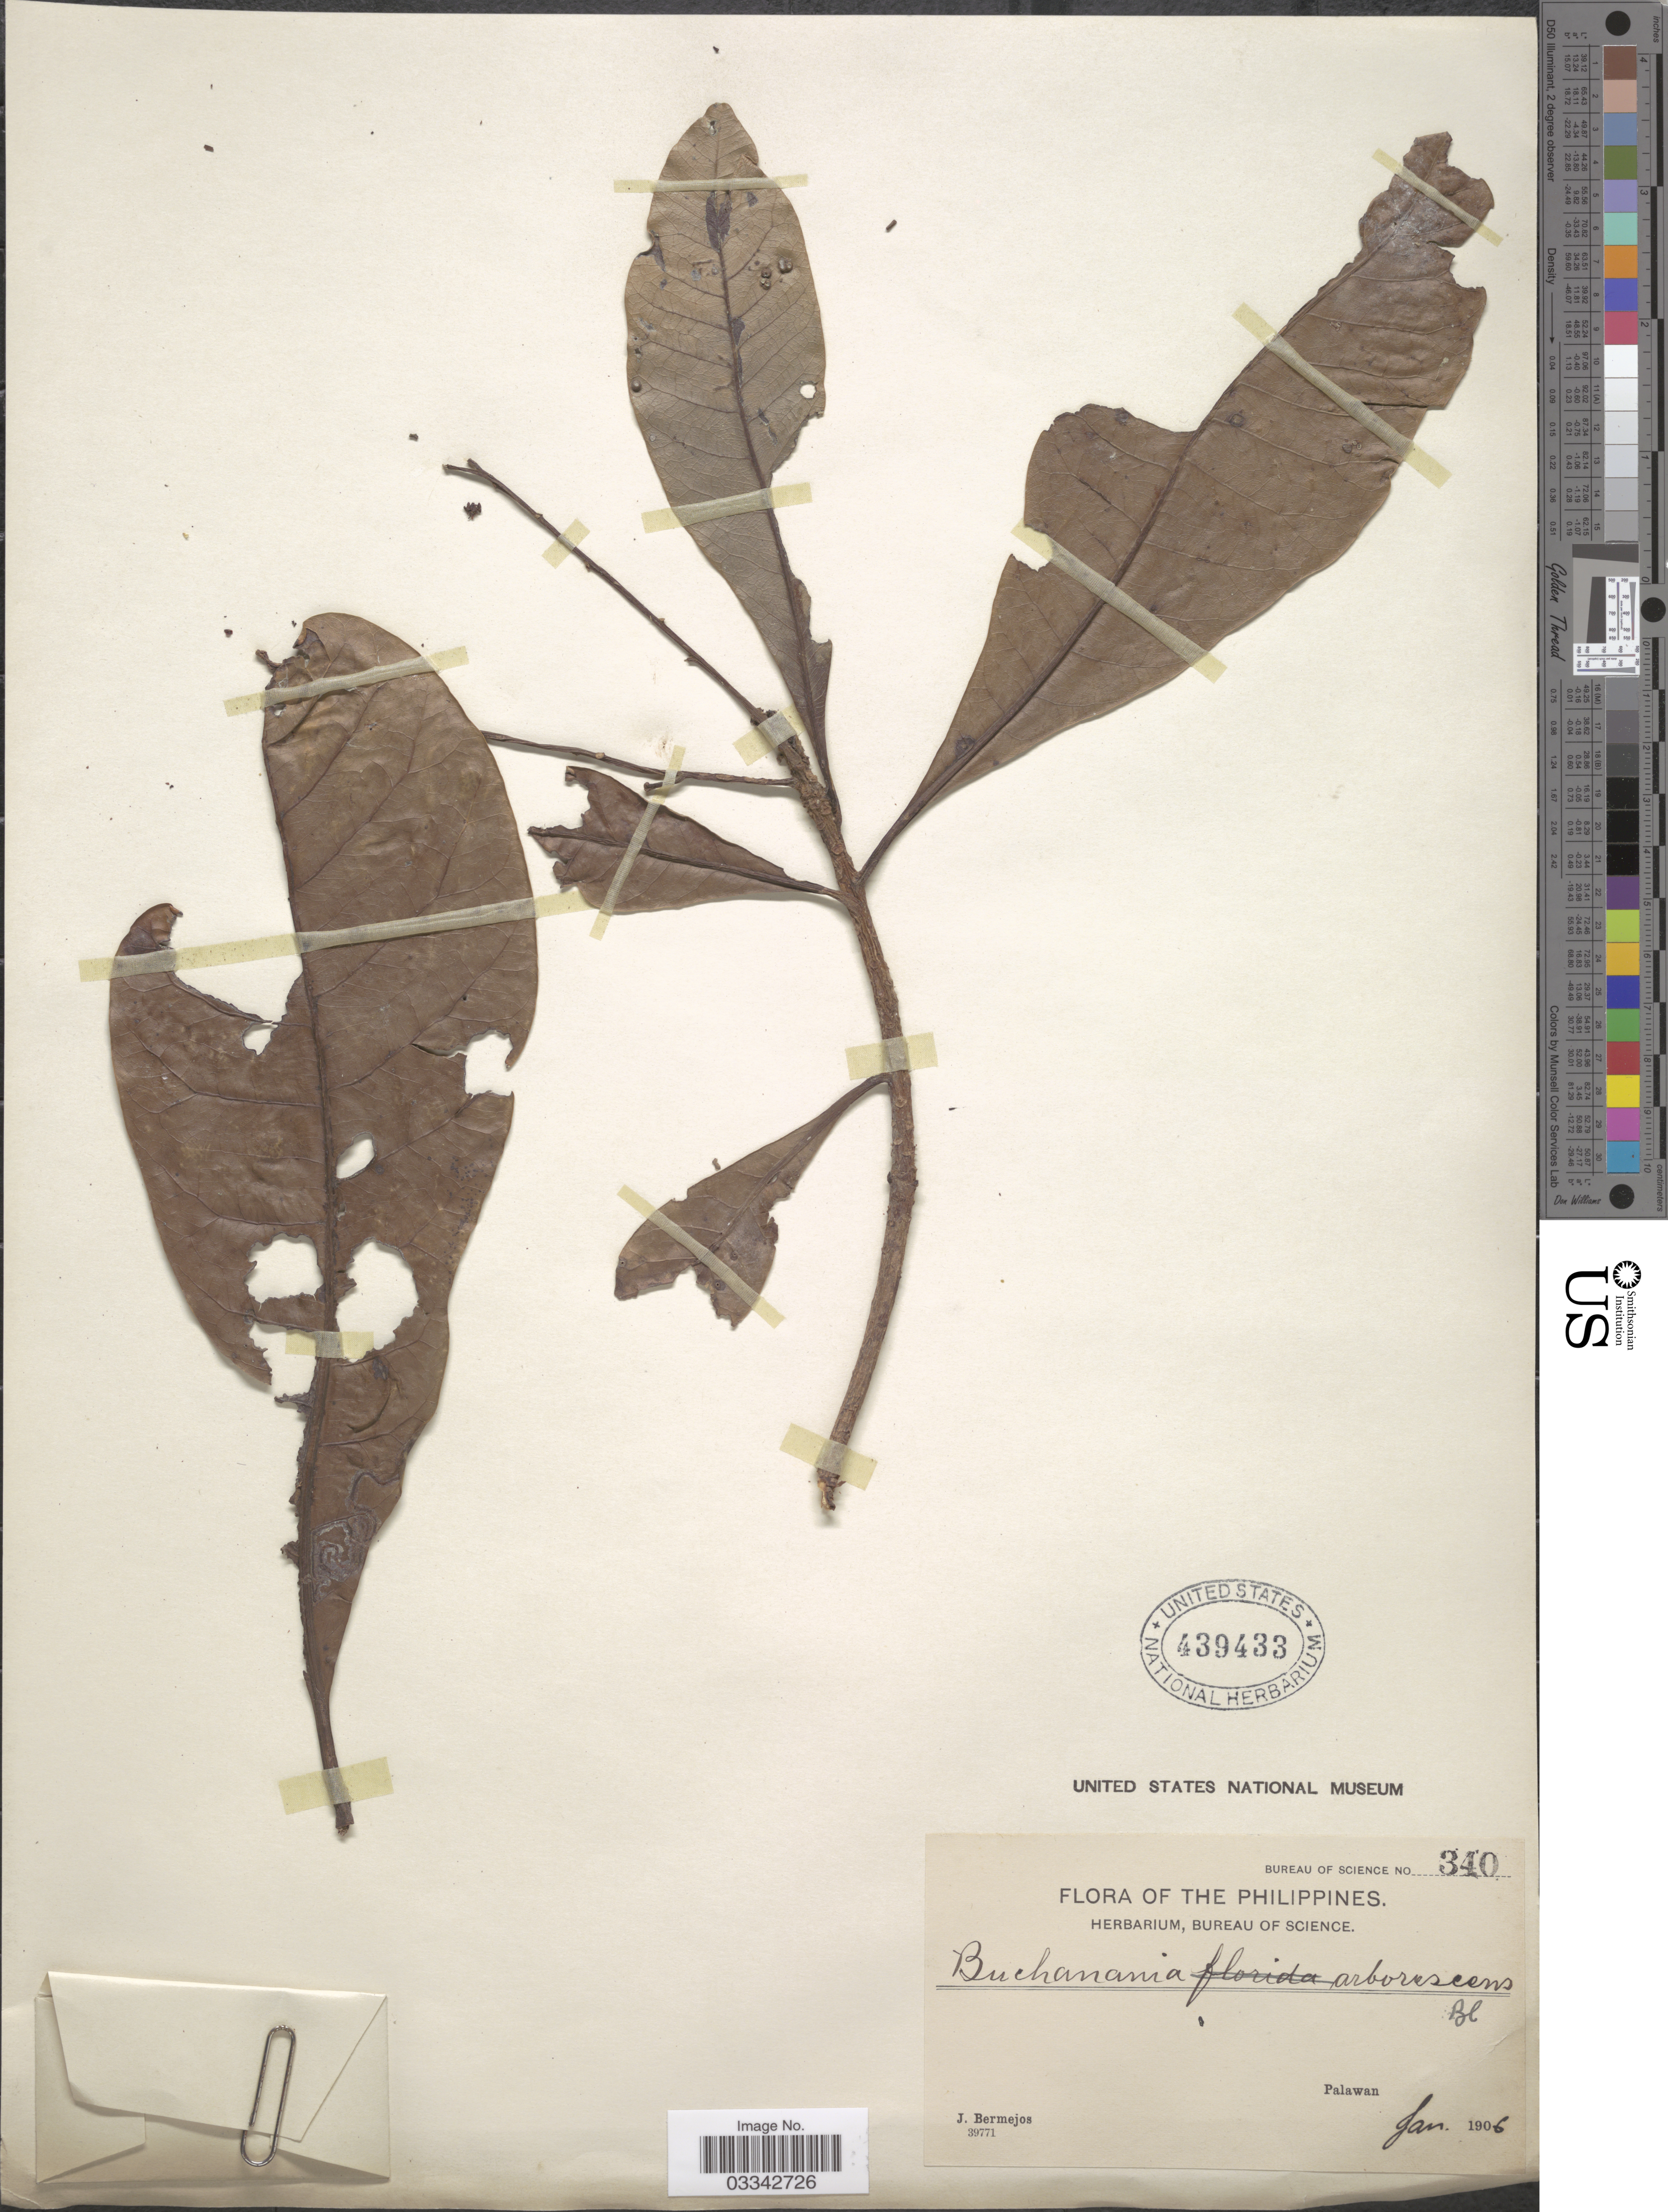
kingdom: Plantae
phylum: Tracheophyta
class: Magnoliopsida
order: Sapindales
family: Anacardiaceae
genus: Buchanania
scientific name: Buchanania arborescens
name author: (Blume) Blume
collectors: J. Bermejos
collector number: Bureau of Science 340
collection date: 1906-01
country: Philippines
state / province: Mimaropa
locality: Palawan.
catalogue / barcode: US 439433